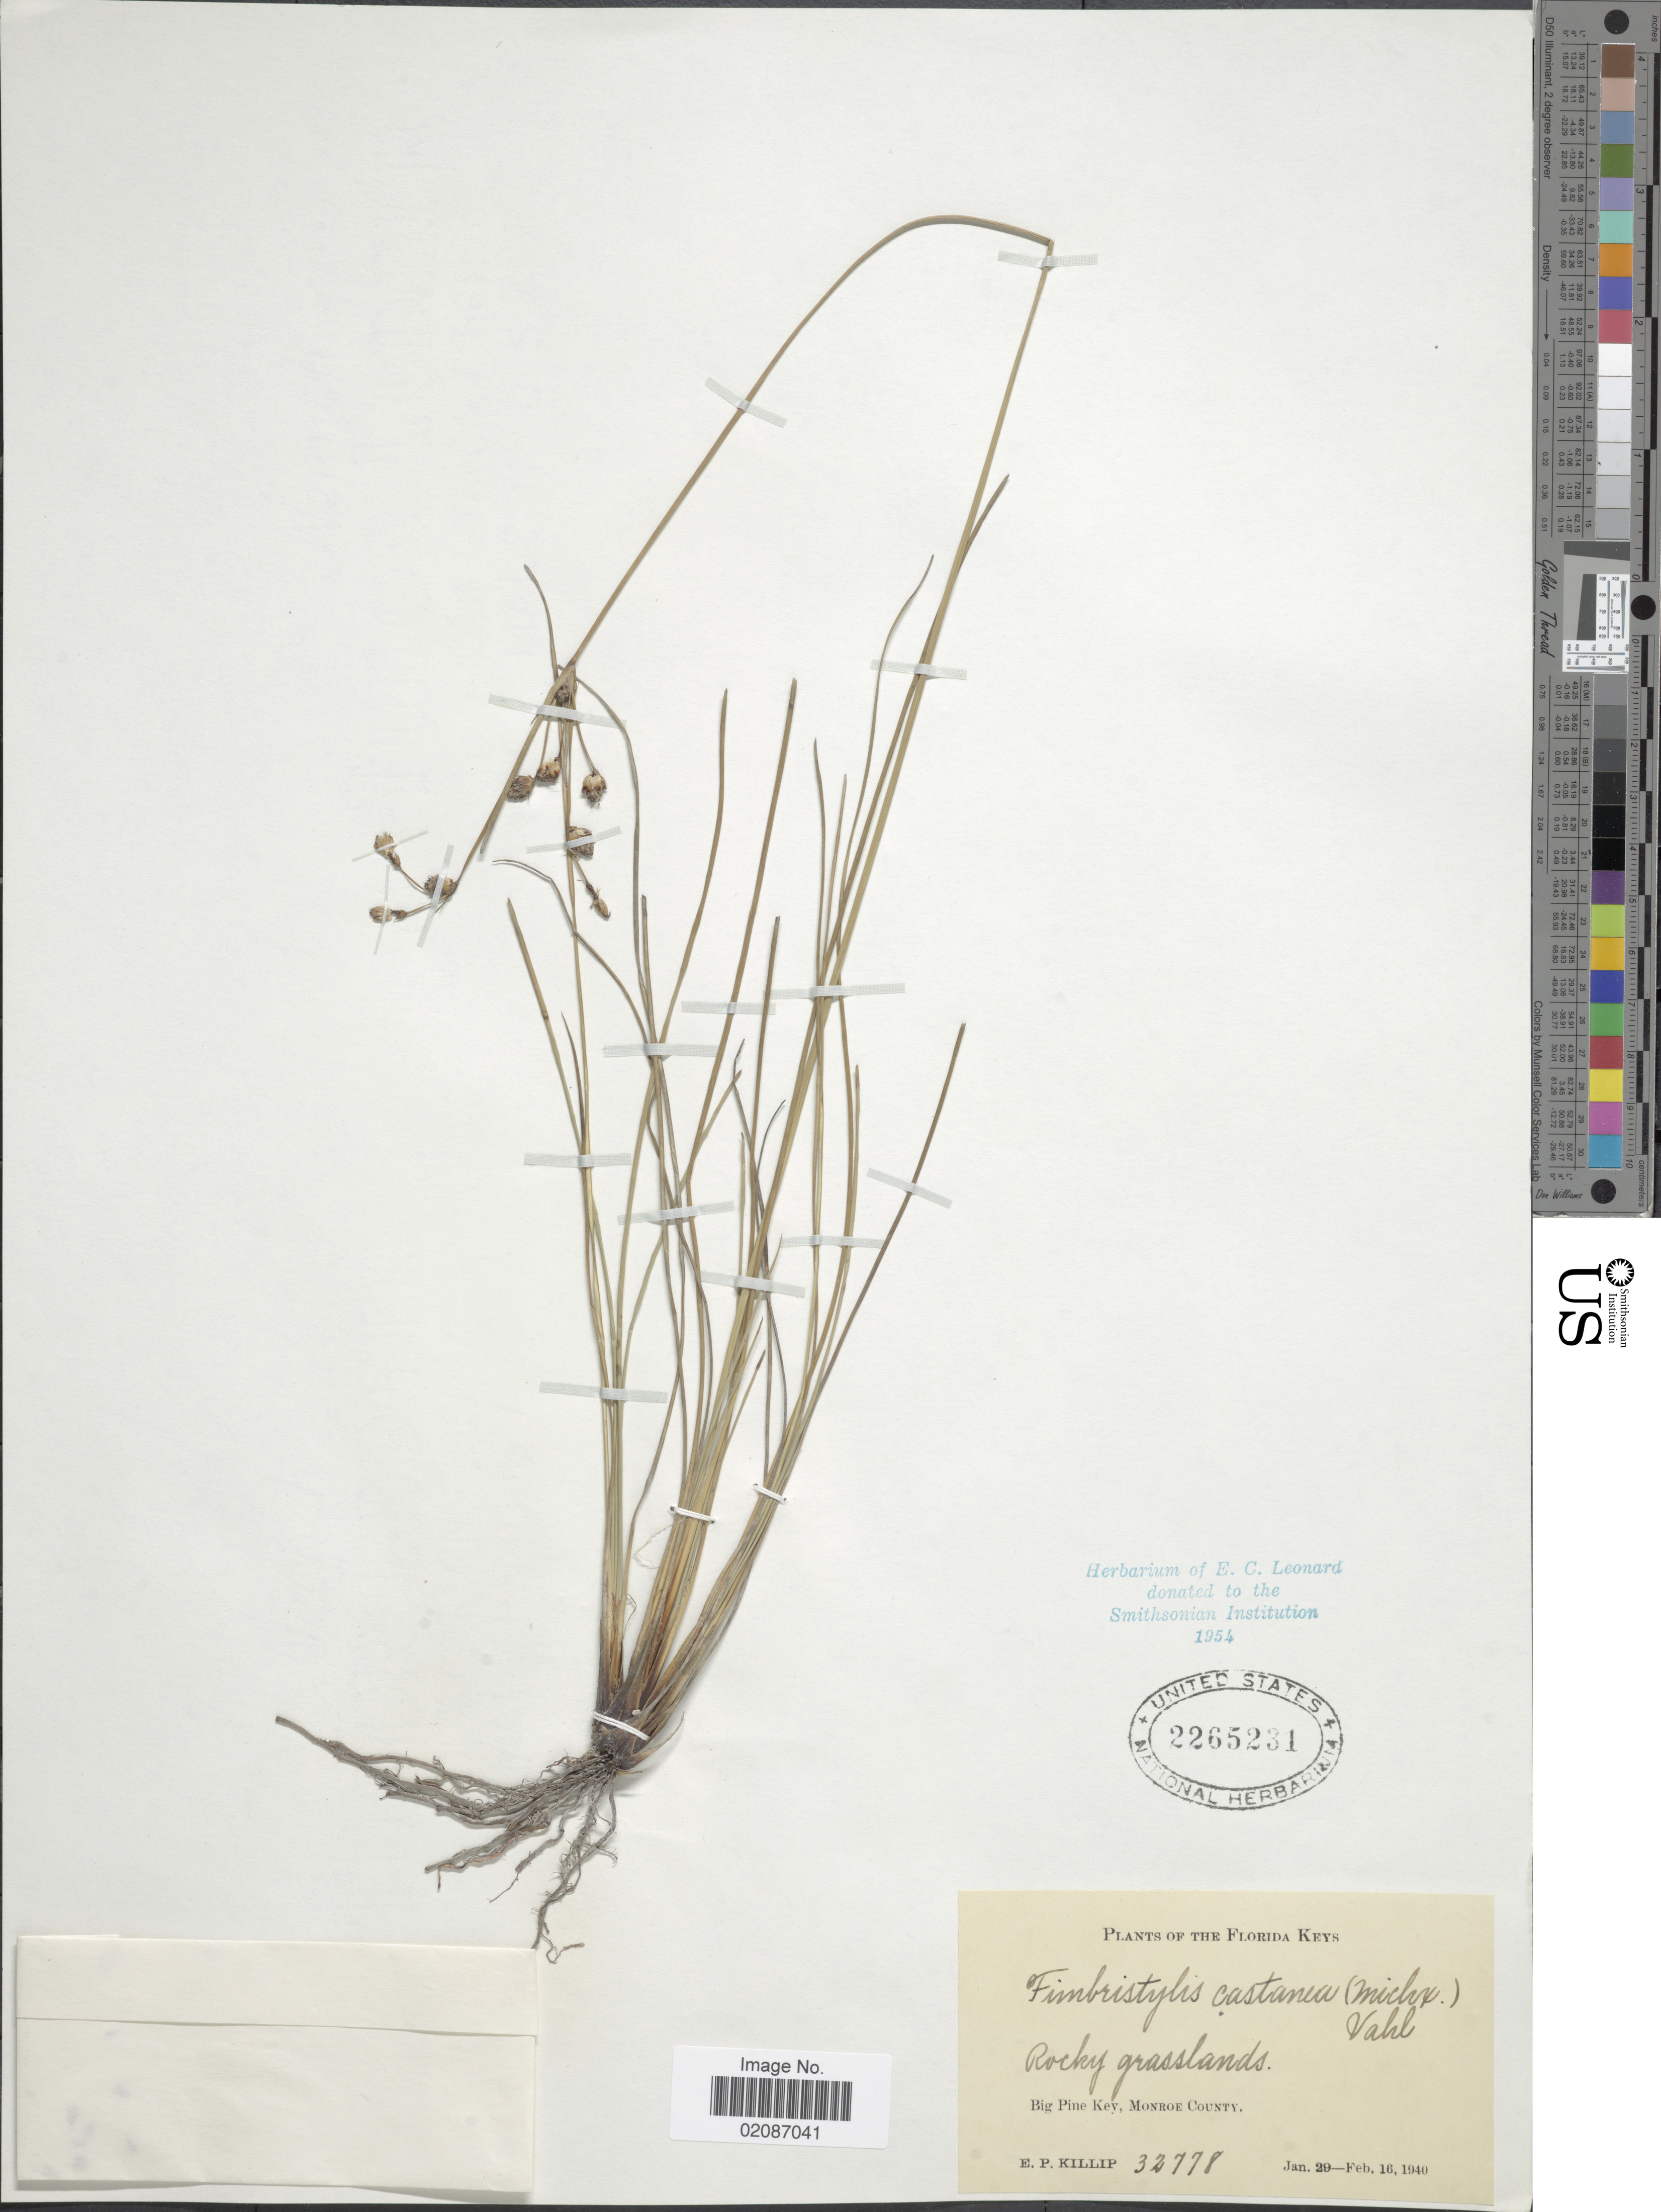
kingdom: Plantae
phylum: Tracheophyta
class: Liliopsida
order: Poales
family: Cyperaceae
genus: Fimbristylis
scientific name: Fimbristylis spadicea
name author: (L.) Vahl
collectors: E. P. Killip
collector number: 32778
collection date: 1940-01-29/1940-02-16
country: United States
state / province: Florida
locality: Florida Keys, Big Pine key, Monroe County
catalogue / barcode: US 2265231